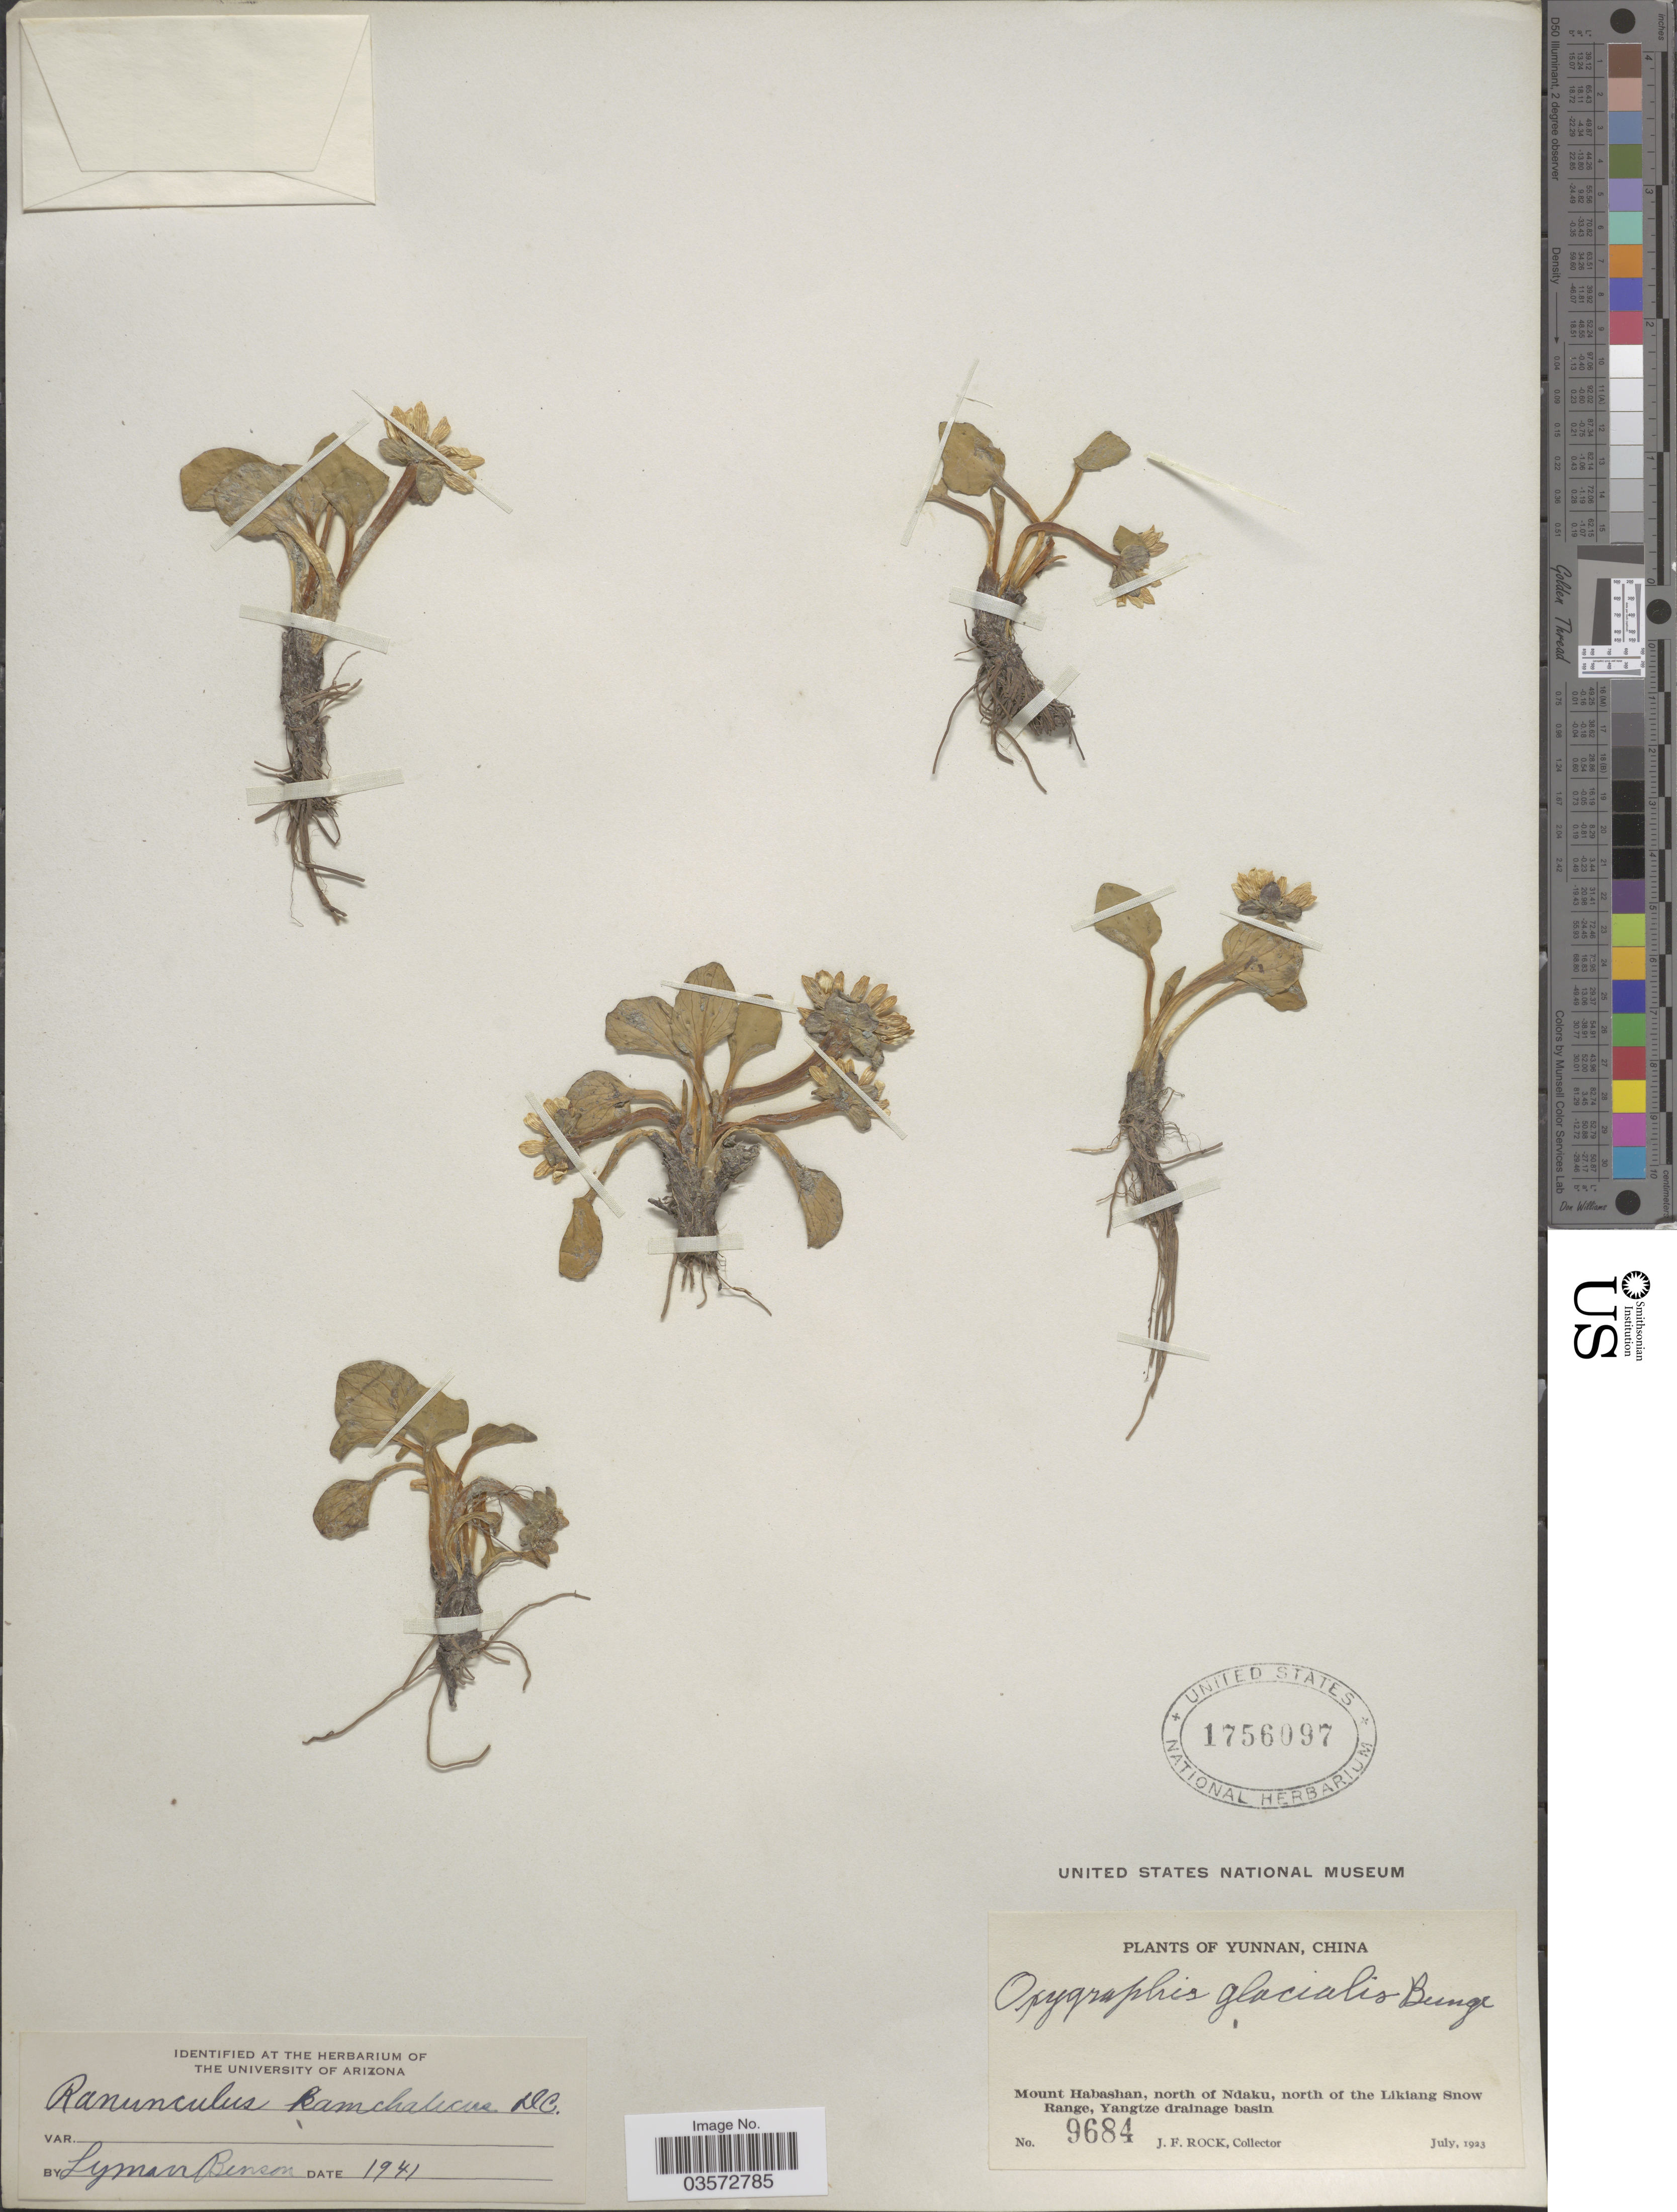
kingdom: Plantae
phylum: Tracheophyta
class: Magnoliopsida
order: Ranunculales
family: Ranunculaceae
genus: Ranunculus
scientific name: Ranunculus kamchaticus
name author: DC.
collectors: J. Rock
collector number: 9684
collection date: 1923-07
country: China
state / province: Yunnan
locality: Mount Habashan, north of Ndaku, north of the Likiang Snow Range, Yangtze drainage basin.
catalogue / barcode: US 1756097